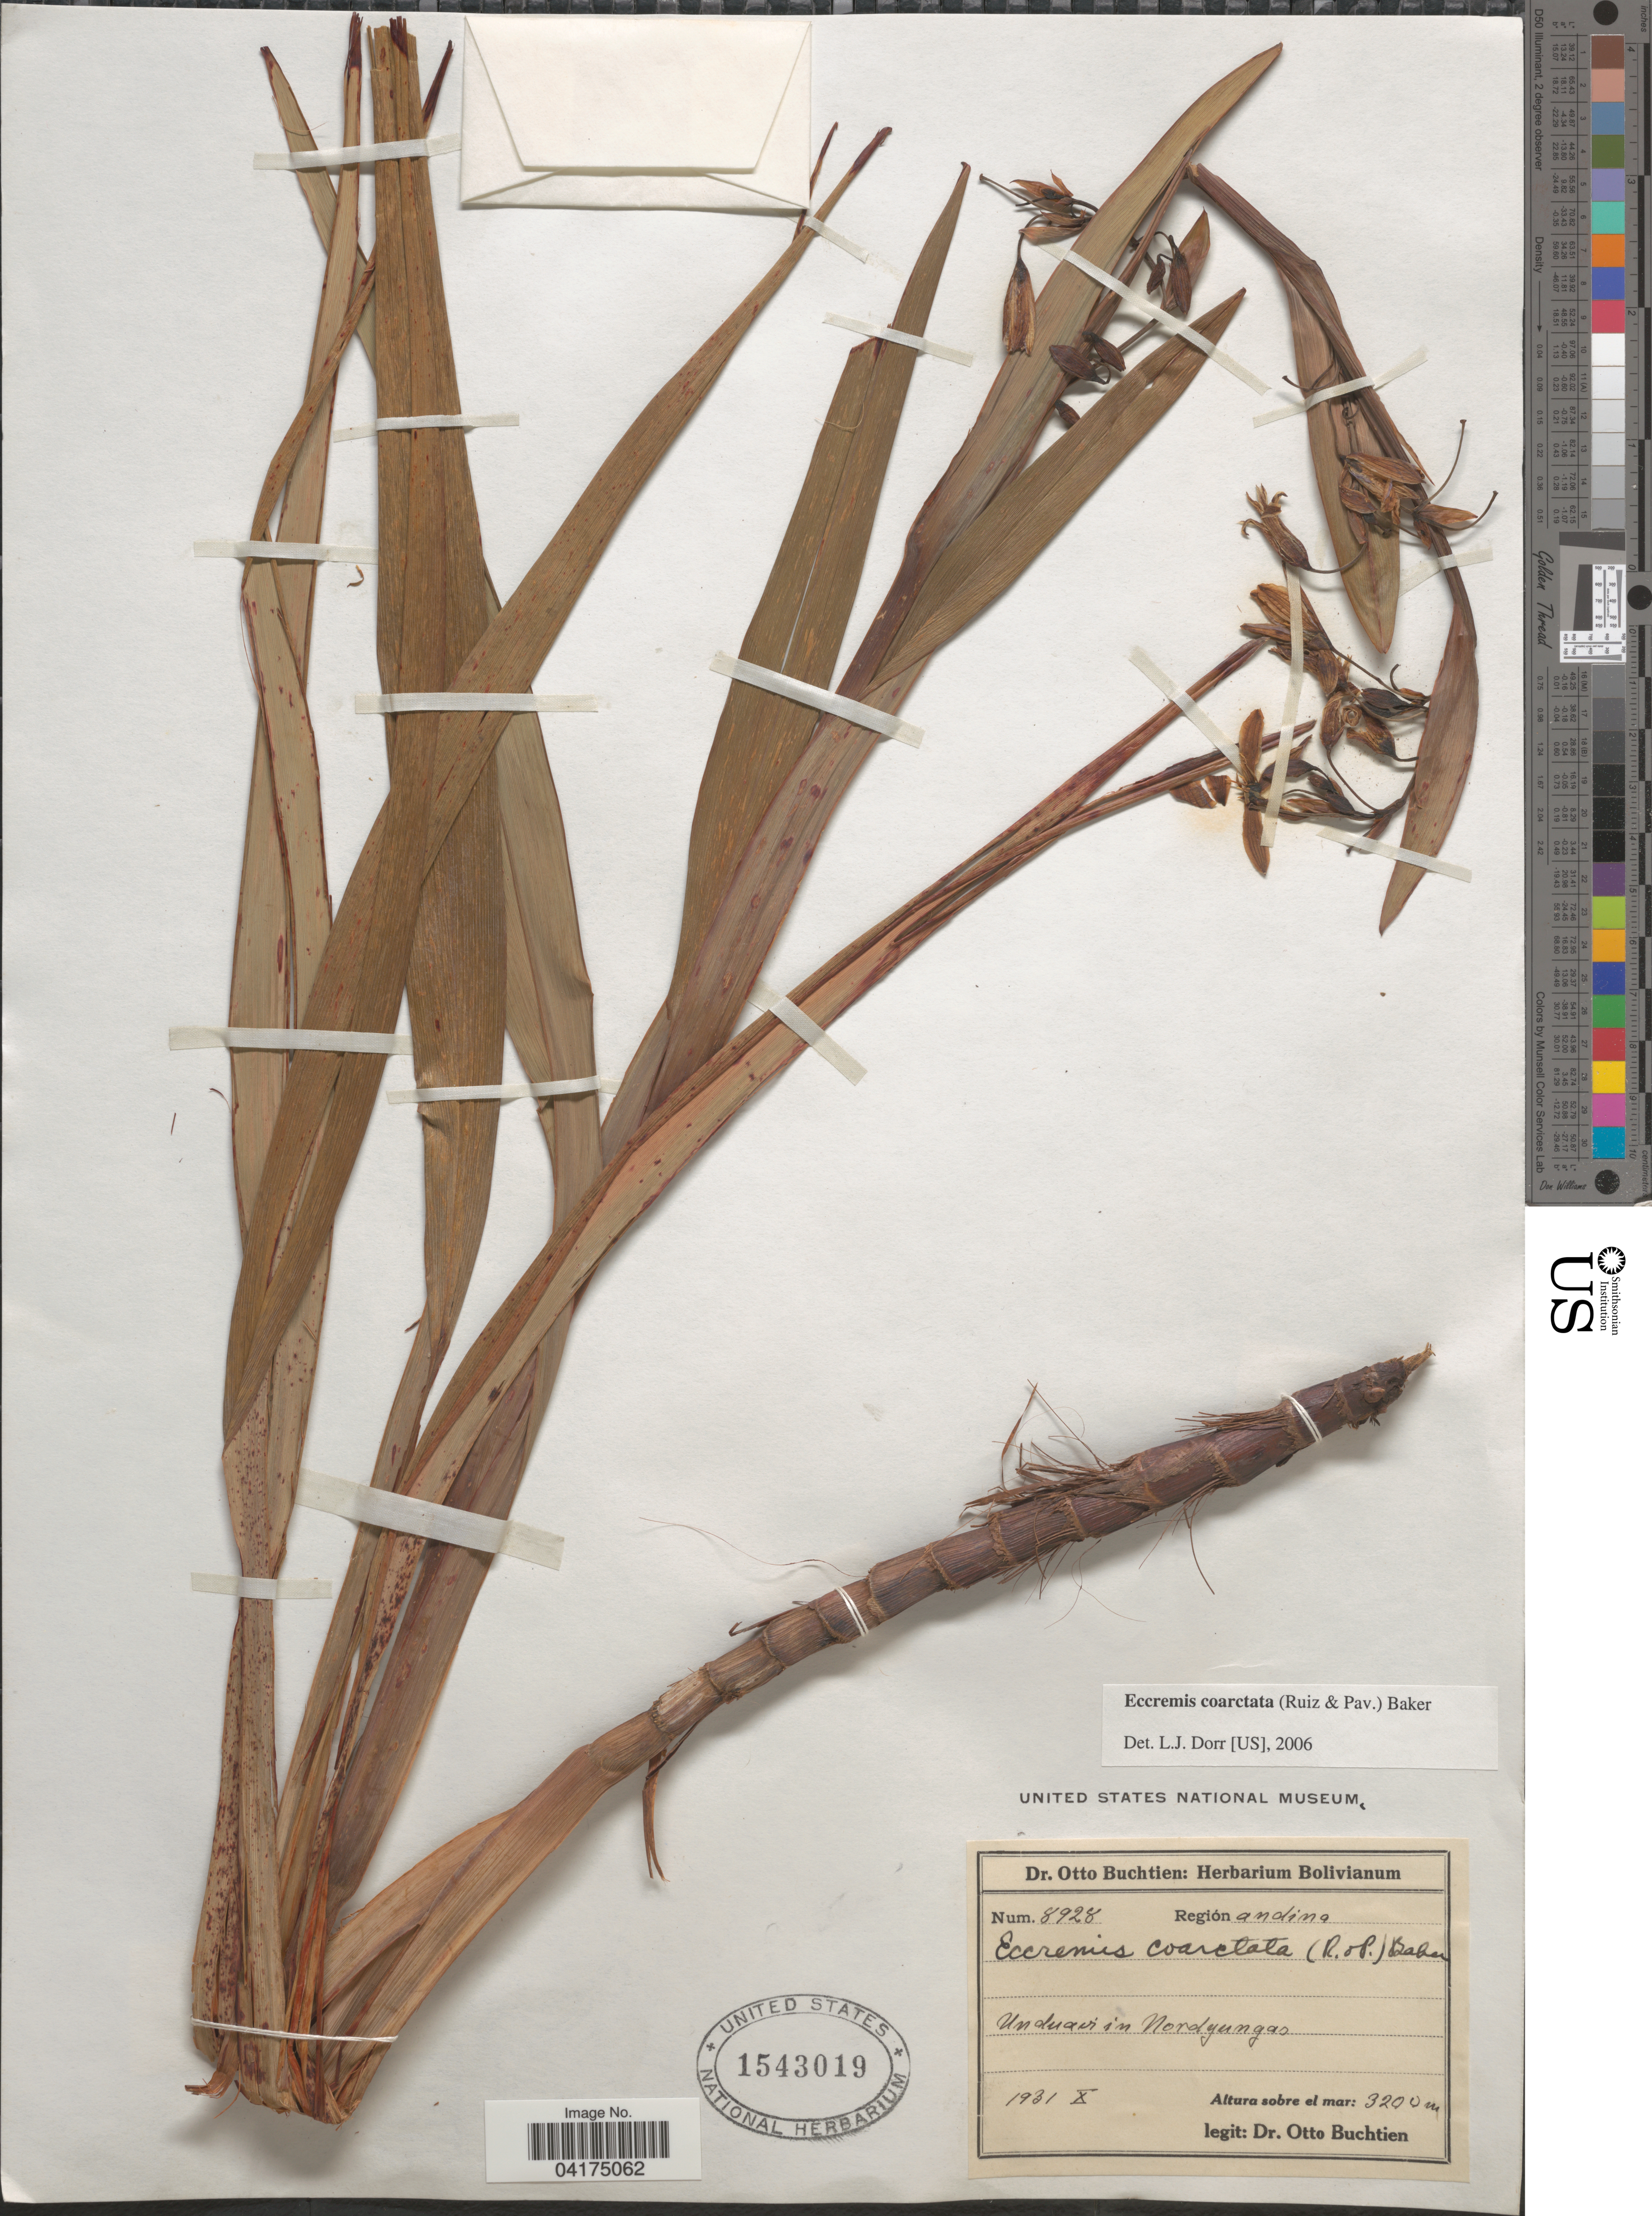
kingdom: Plantae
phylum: Tracheophyta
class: Liliopsida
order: Asparagales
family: Asphodelaceae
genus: Eccremis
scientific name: Eccremis coarctata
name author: Baker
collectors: O. Buchtien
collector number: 8928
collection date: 1931-10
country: Bolivia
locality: Región andina. Unduavi in Nordyungas.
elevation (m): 3200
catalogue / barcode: US 1543019